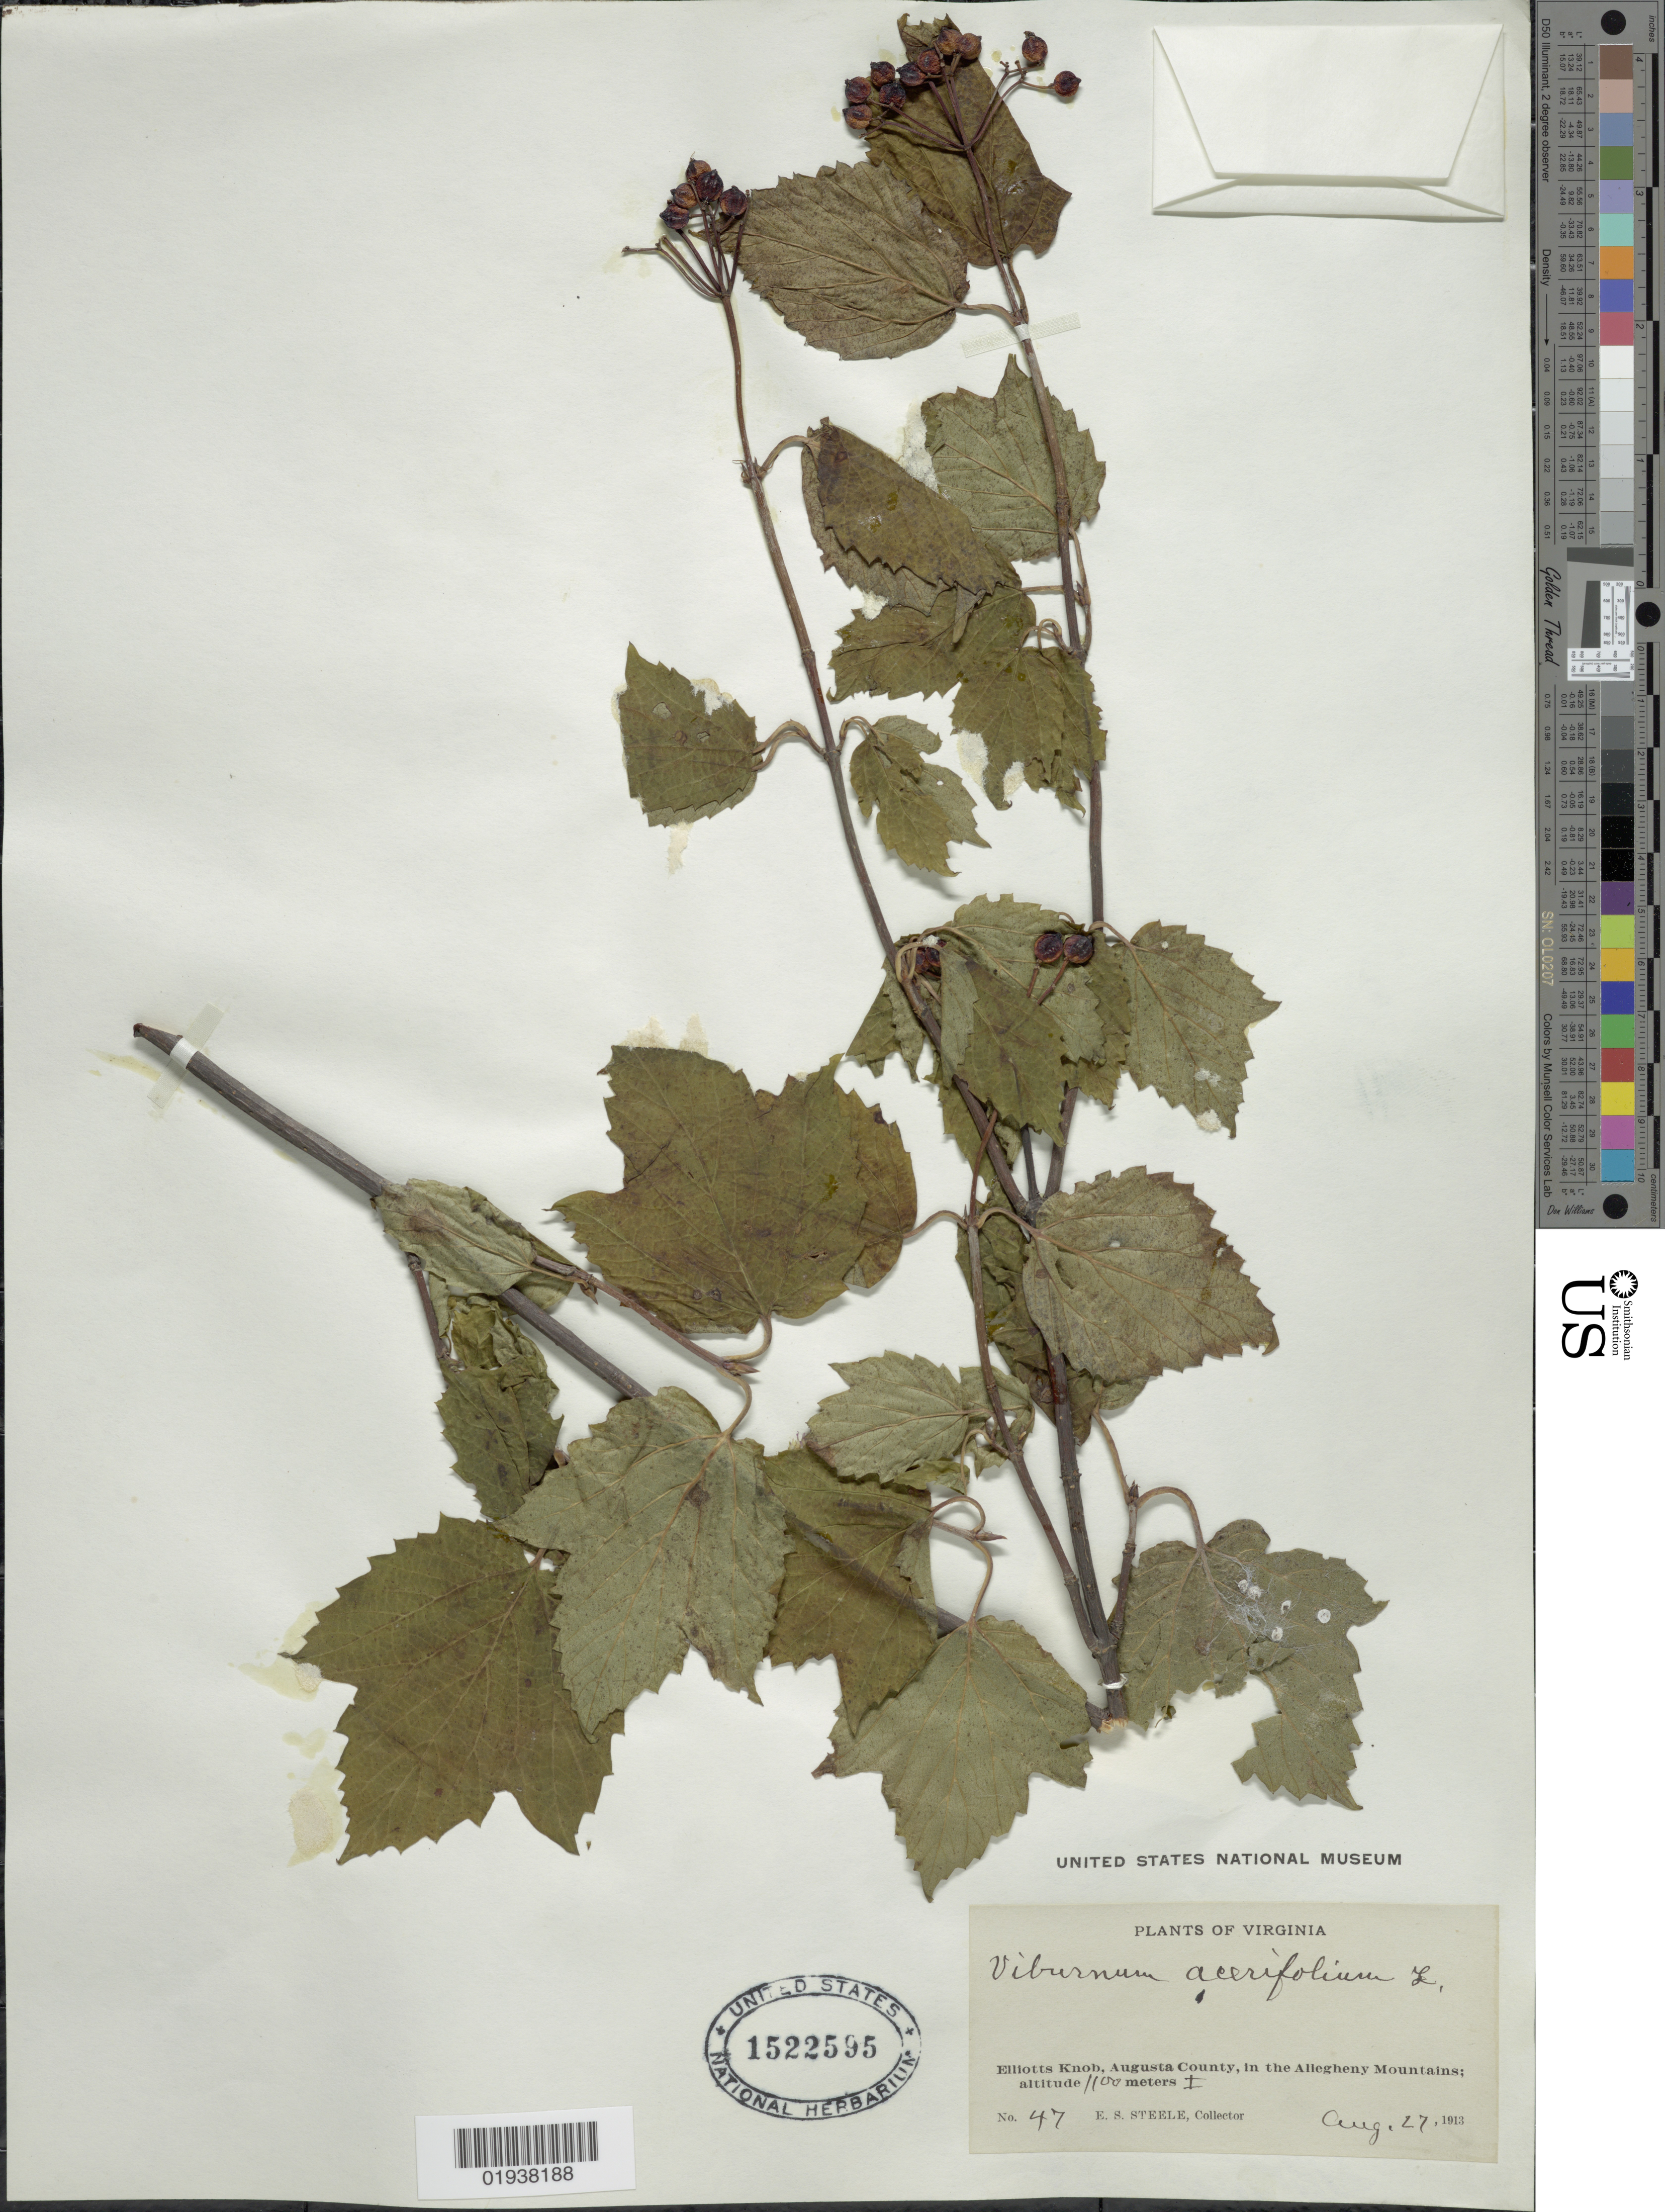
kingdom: Plantae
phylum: Tracheophyta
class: Magnoliopsida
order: Dipsacales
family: Viburnaceae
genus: Viburnum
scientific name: Viburnum acerifolium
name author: L.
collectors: E. Steele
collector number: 47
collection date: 1913-08-27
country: United States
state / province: Virginia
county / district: Augusta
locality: Elliotts Knob, Augusta County, in the Allegheny Mountains.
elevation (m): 1100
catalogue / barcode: US 1522595